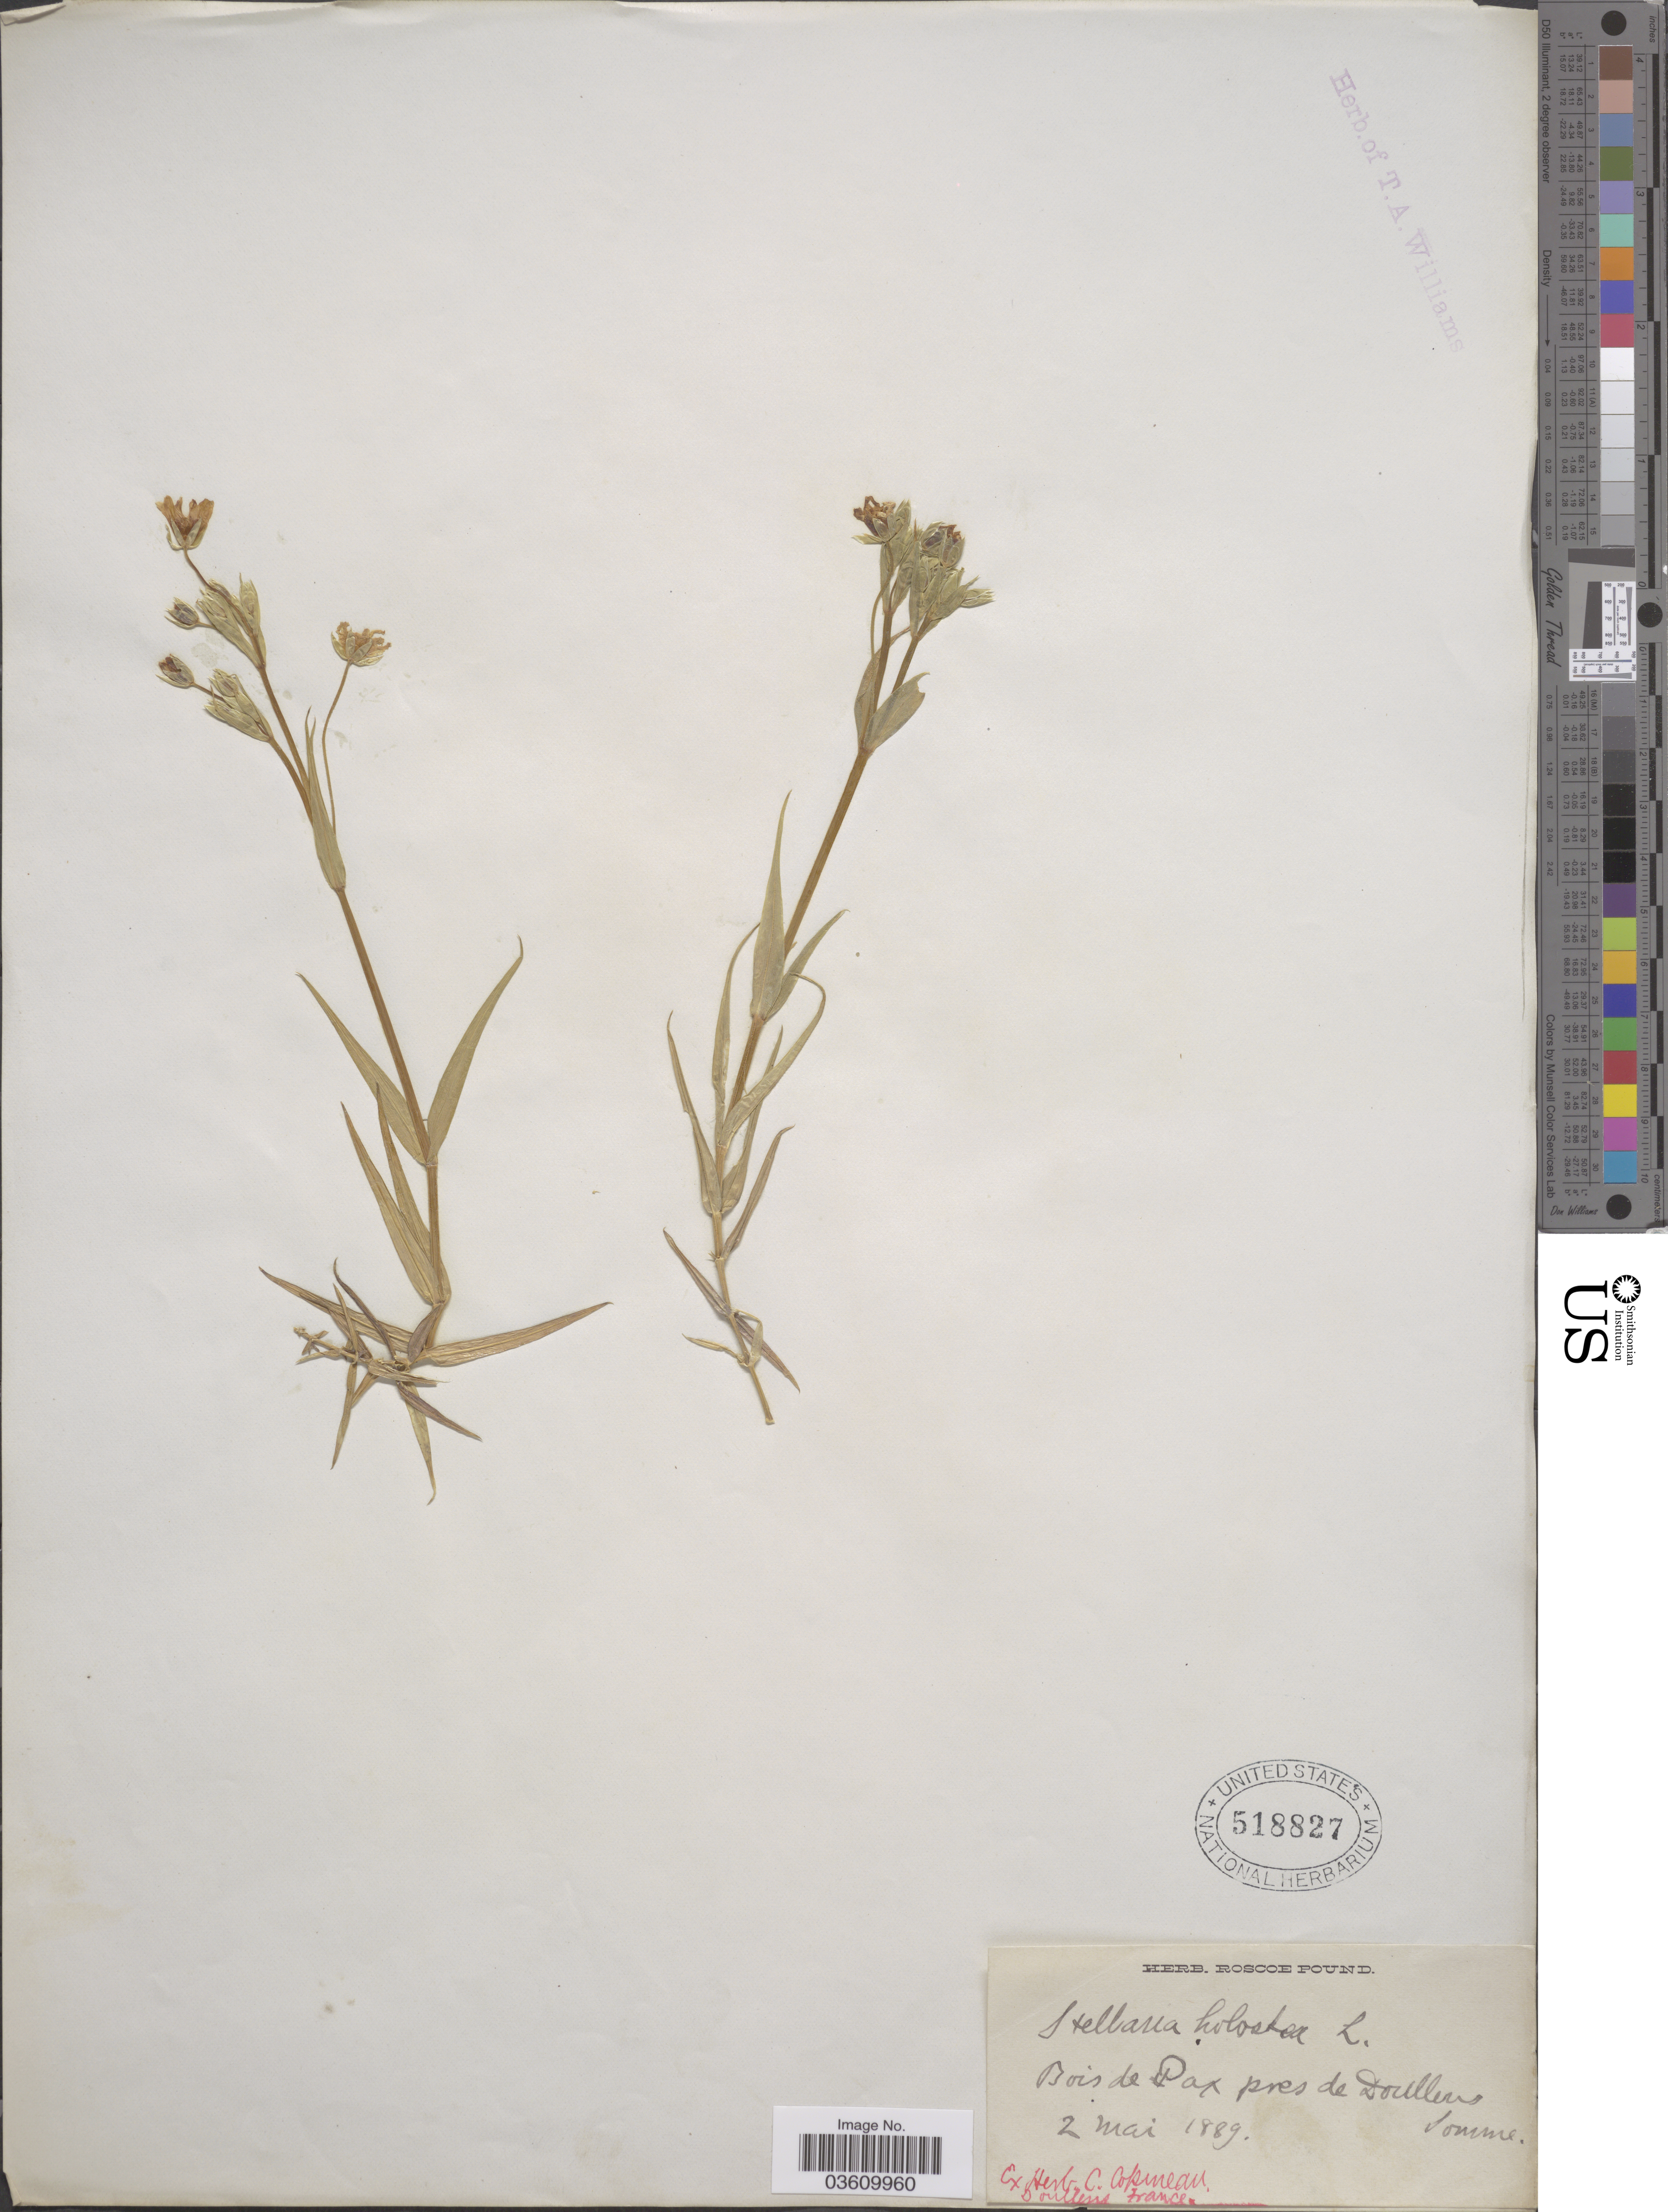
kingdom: Plantae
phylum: Tracheophyta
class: Magnoliopsida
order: Caryophyllales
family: Caryophyllaceae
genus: Rabelera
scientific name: Rabelera holostea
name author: (L.) M.T. Sharples & E.A. Tripp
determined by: U.S. National Herbarium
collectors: ex herb. C. Copineau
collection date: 1889-05-02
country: France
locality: Bois de Pax pres de Doullens Somme.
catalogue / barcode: US 518827